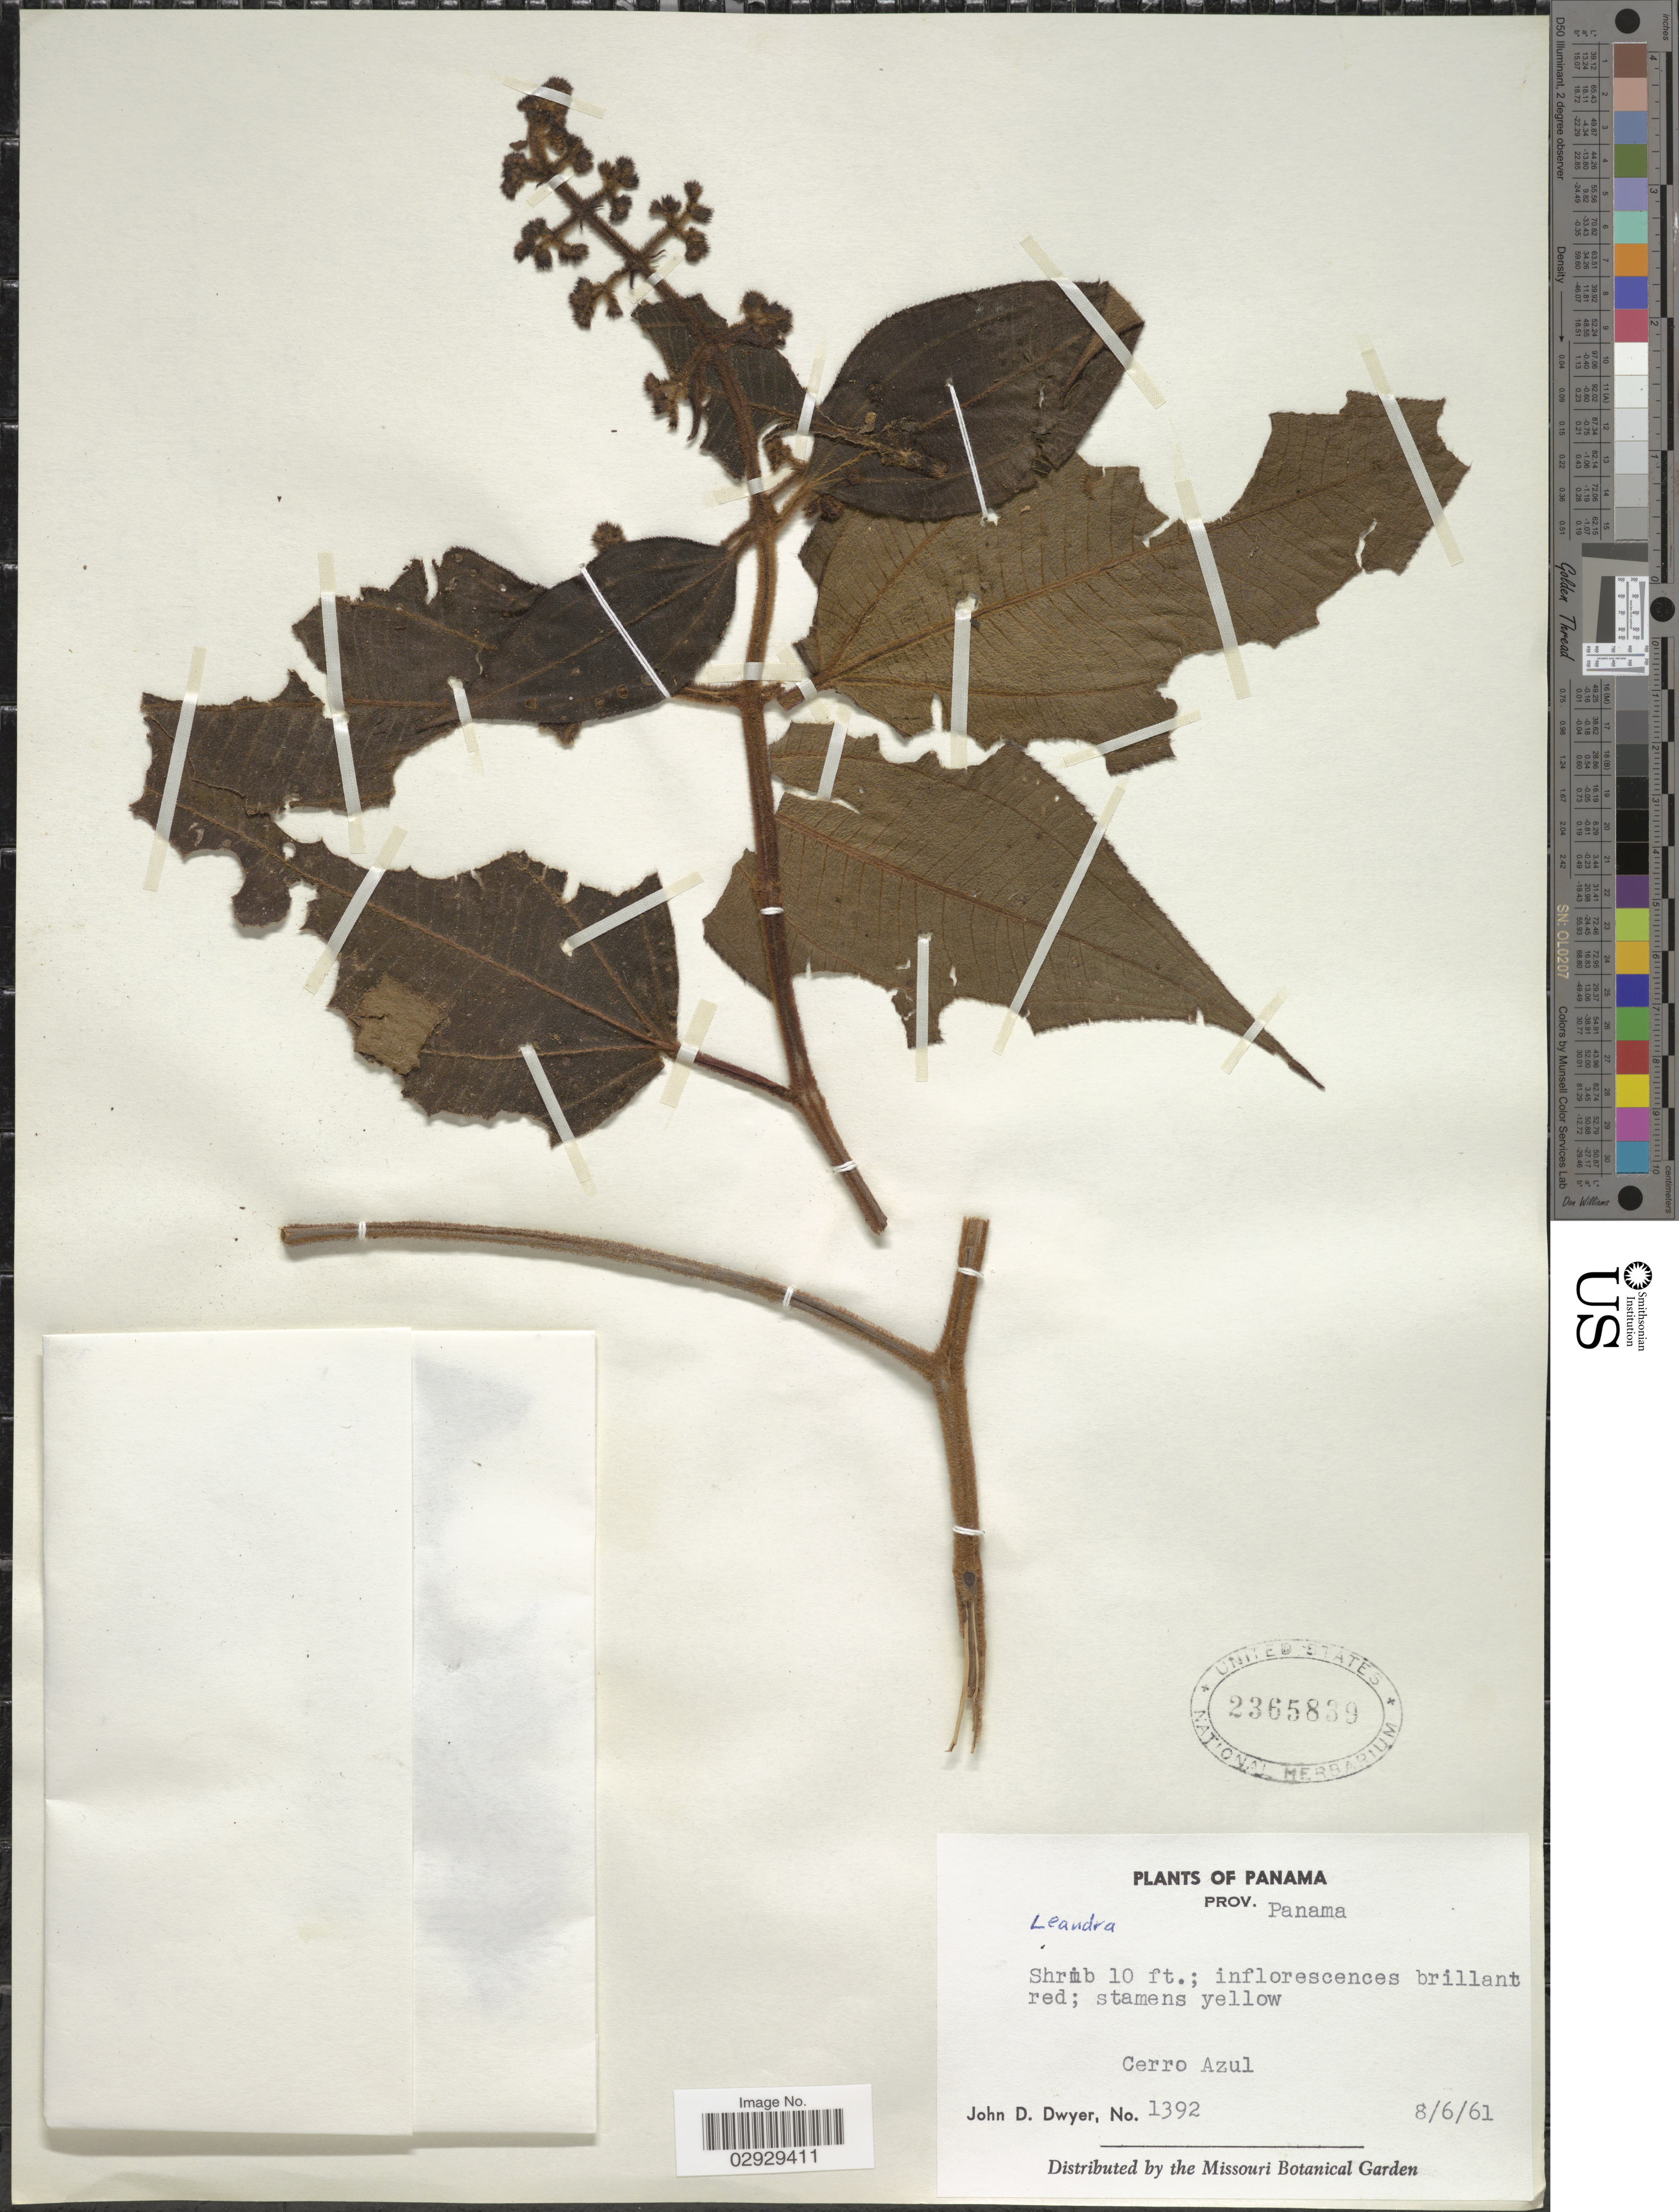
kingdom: Plantae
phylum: Tracheophyta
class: Magnoliopsida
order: Myrtales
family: Melastomataceae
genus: Leandra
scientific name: Leandra sp.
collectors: J. D. Dwyer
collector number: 1392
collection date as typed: Transcribed d/m/y: 8/6/61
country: Panama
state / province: Panamá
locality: Cerro Azul.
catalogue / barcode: US 2365839